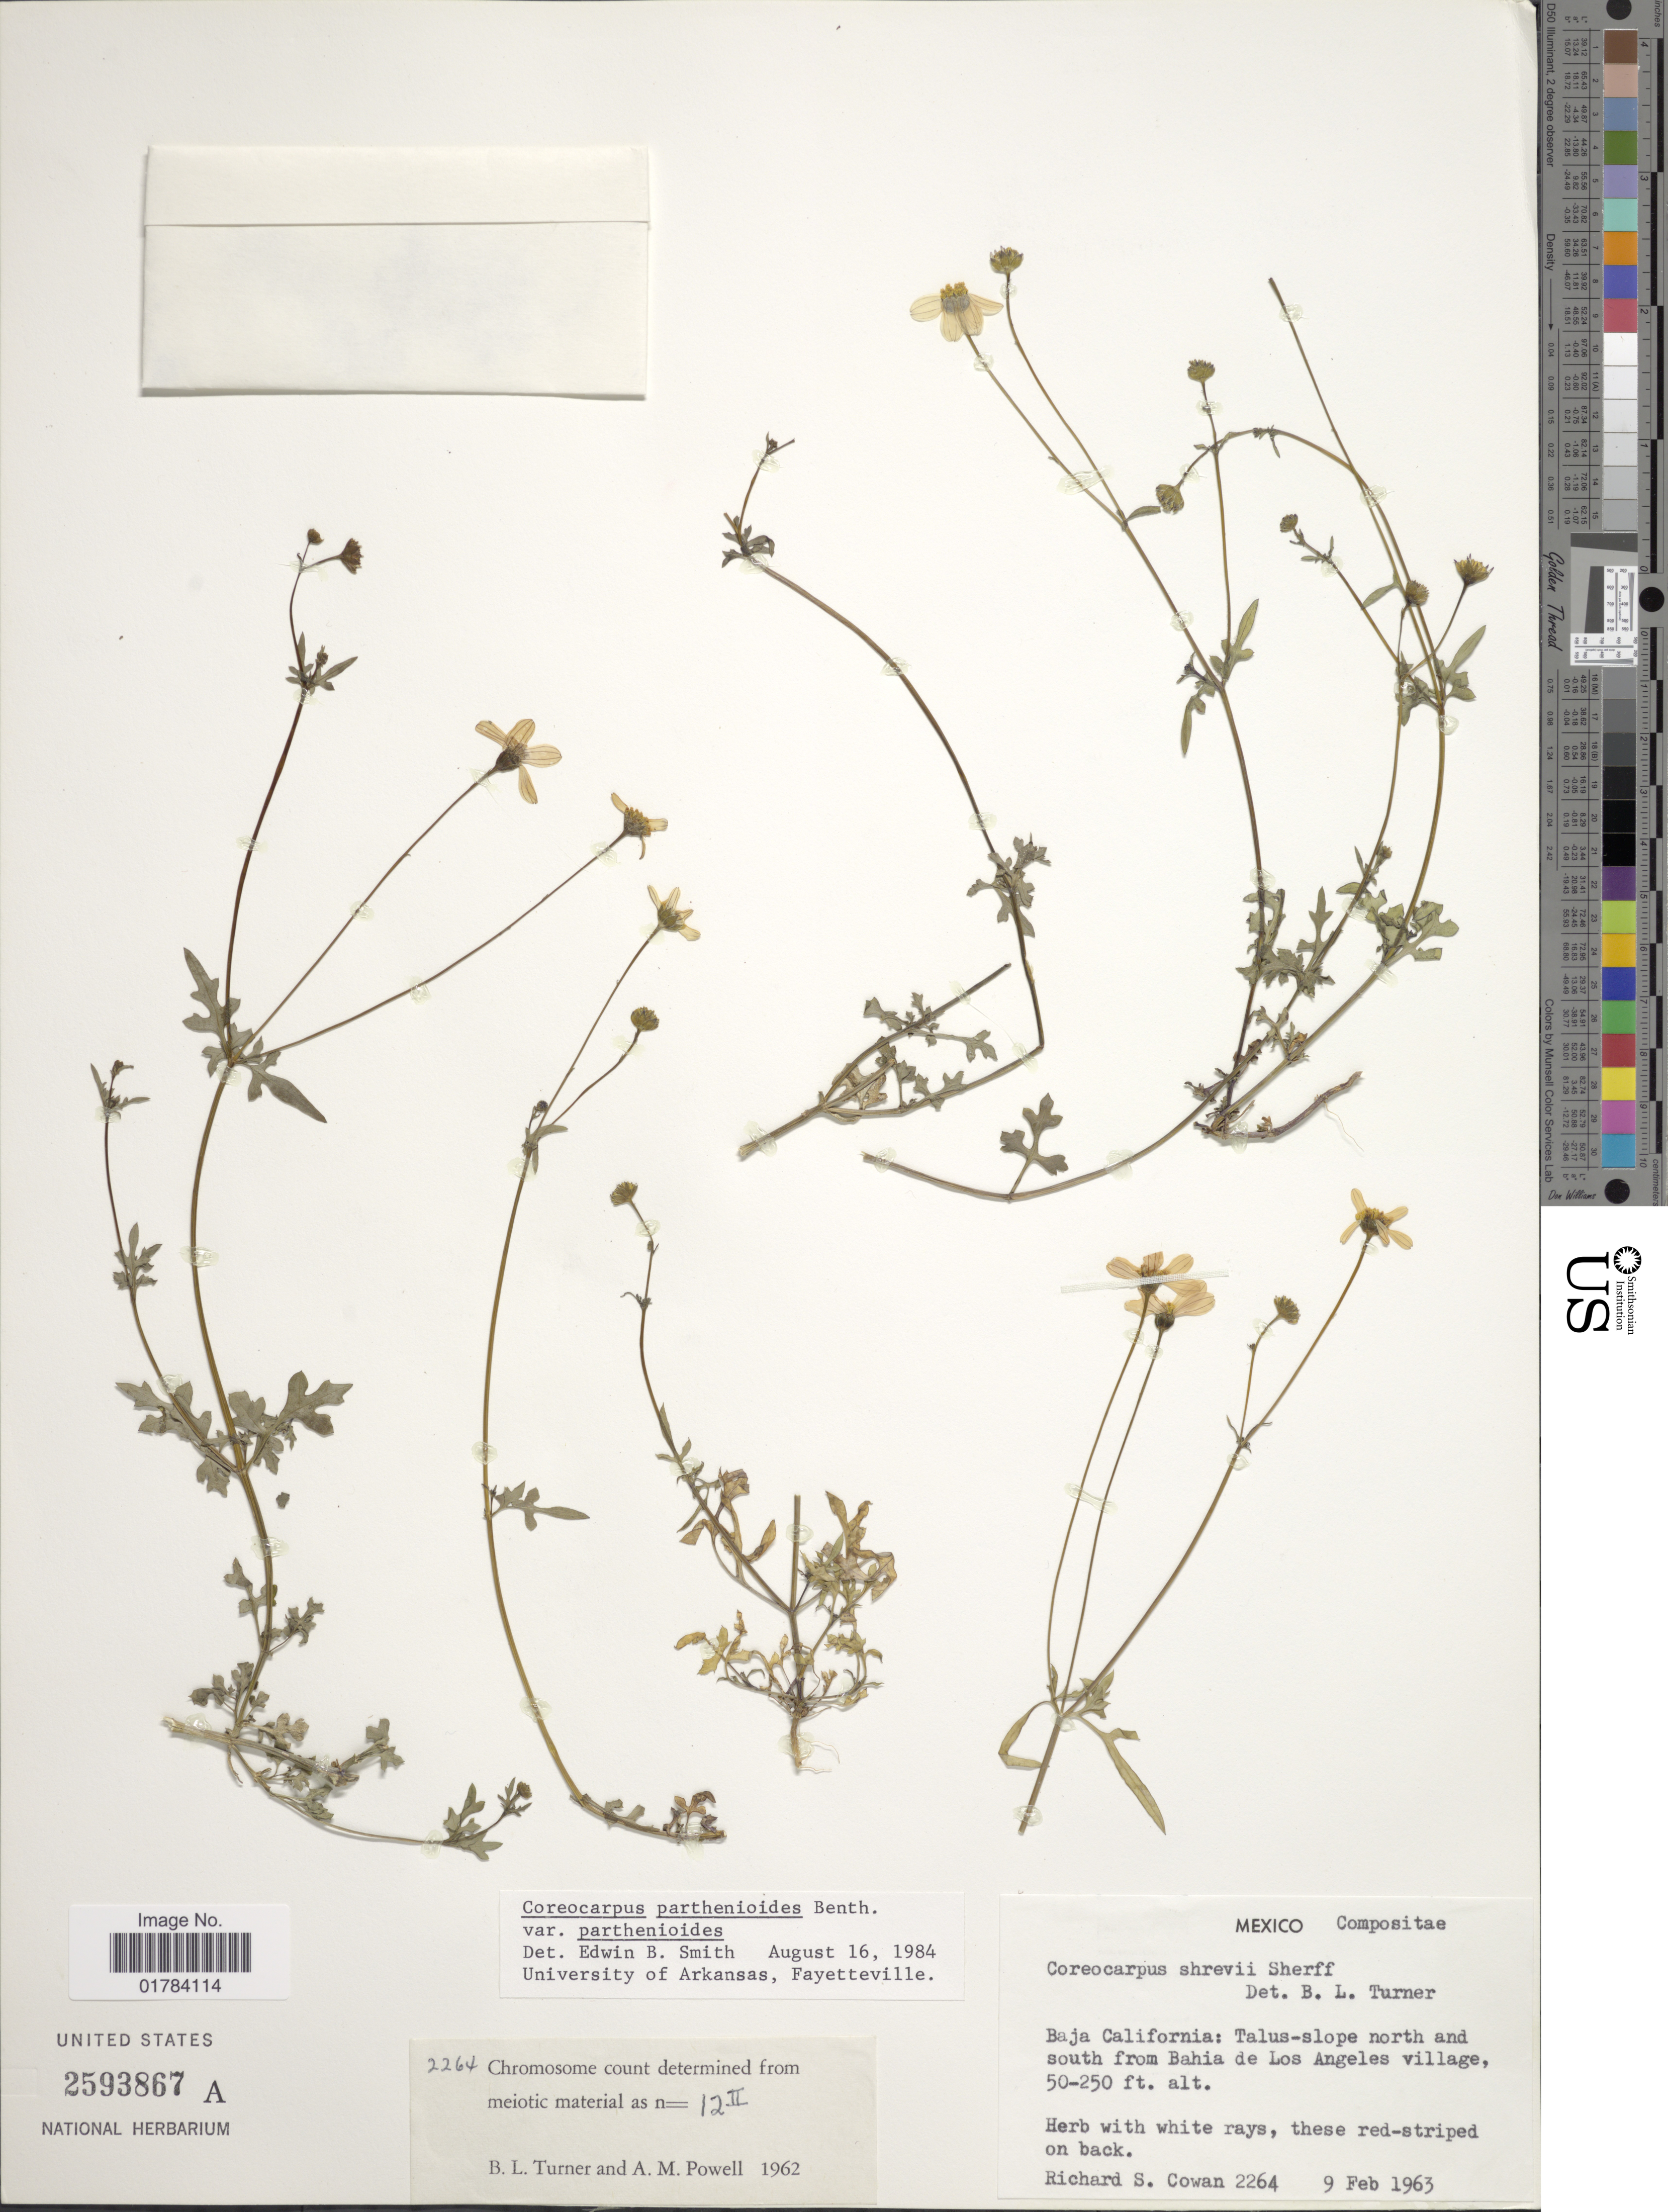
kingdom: Plantae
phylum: Tracheophyta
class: Magnoliopsida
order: Asterales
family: Asteraceae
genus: Coreocarpus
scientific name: Coreocarpus parthenioides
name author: Benth.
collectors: R. S. Cowan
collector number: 2264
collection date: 1963-02-09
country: Mexico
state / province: Baja California Sur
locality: Talus-slope north and south from Bahia de Los Angeles village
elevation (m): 15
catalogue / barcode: US 2593867A